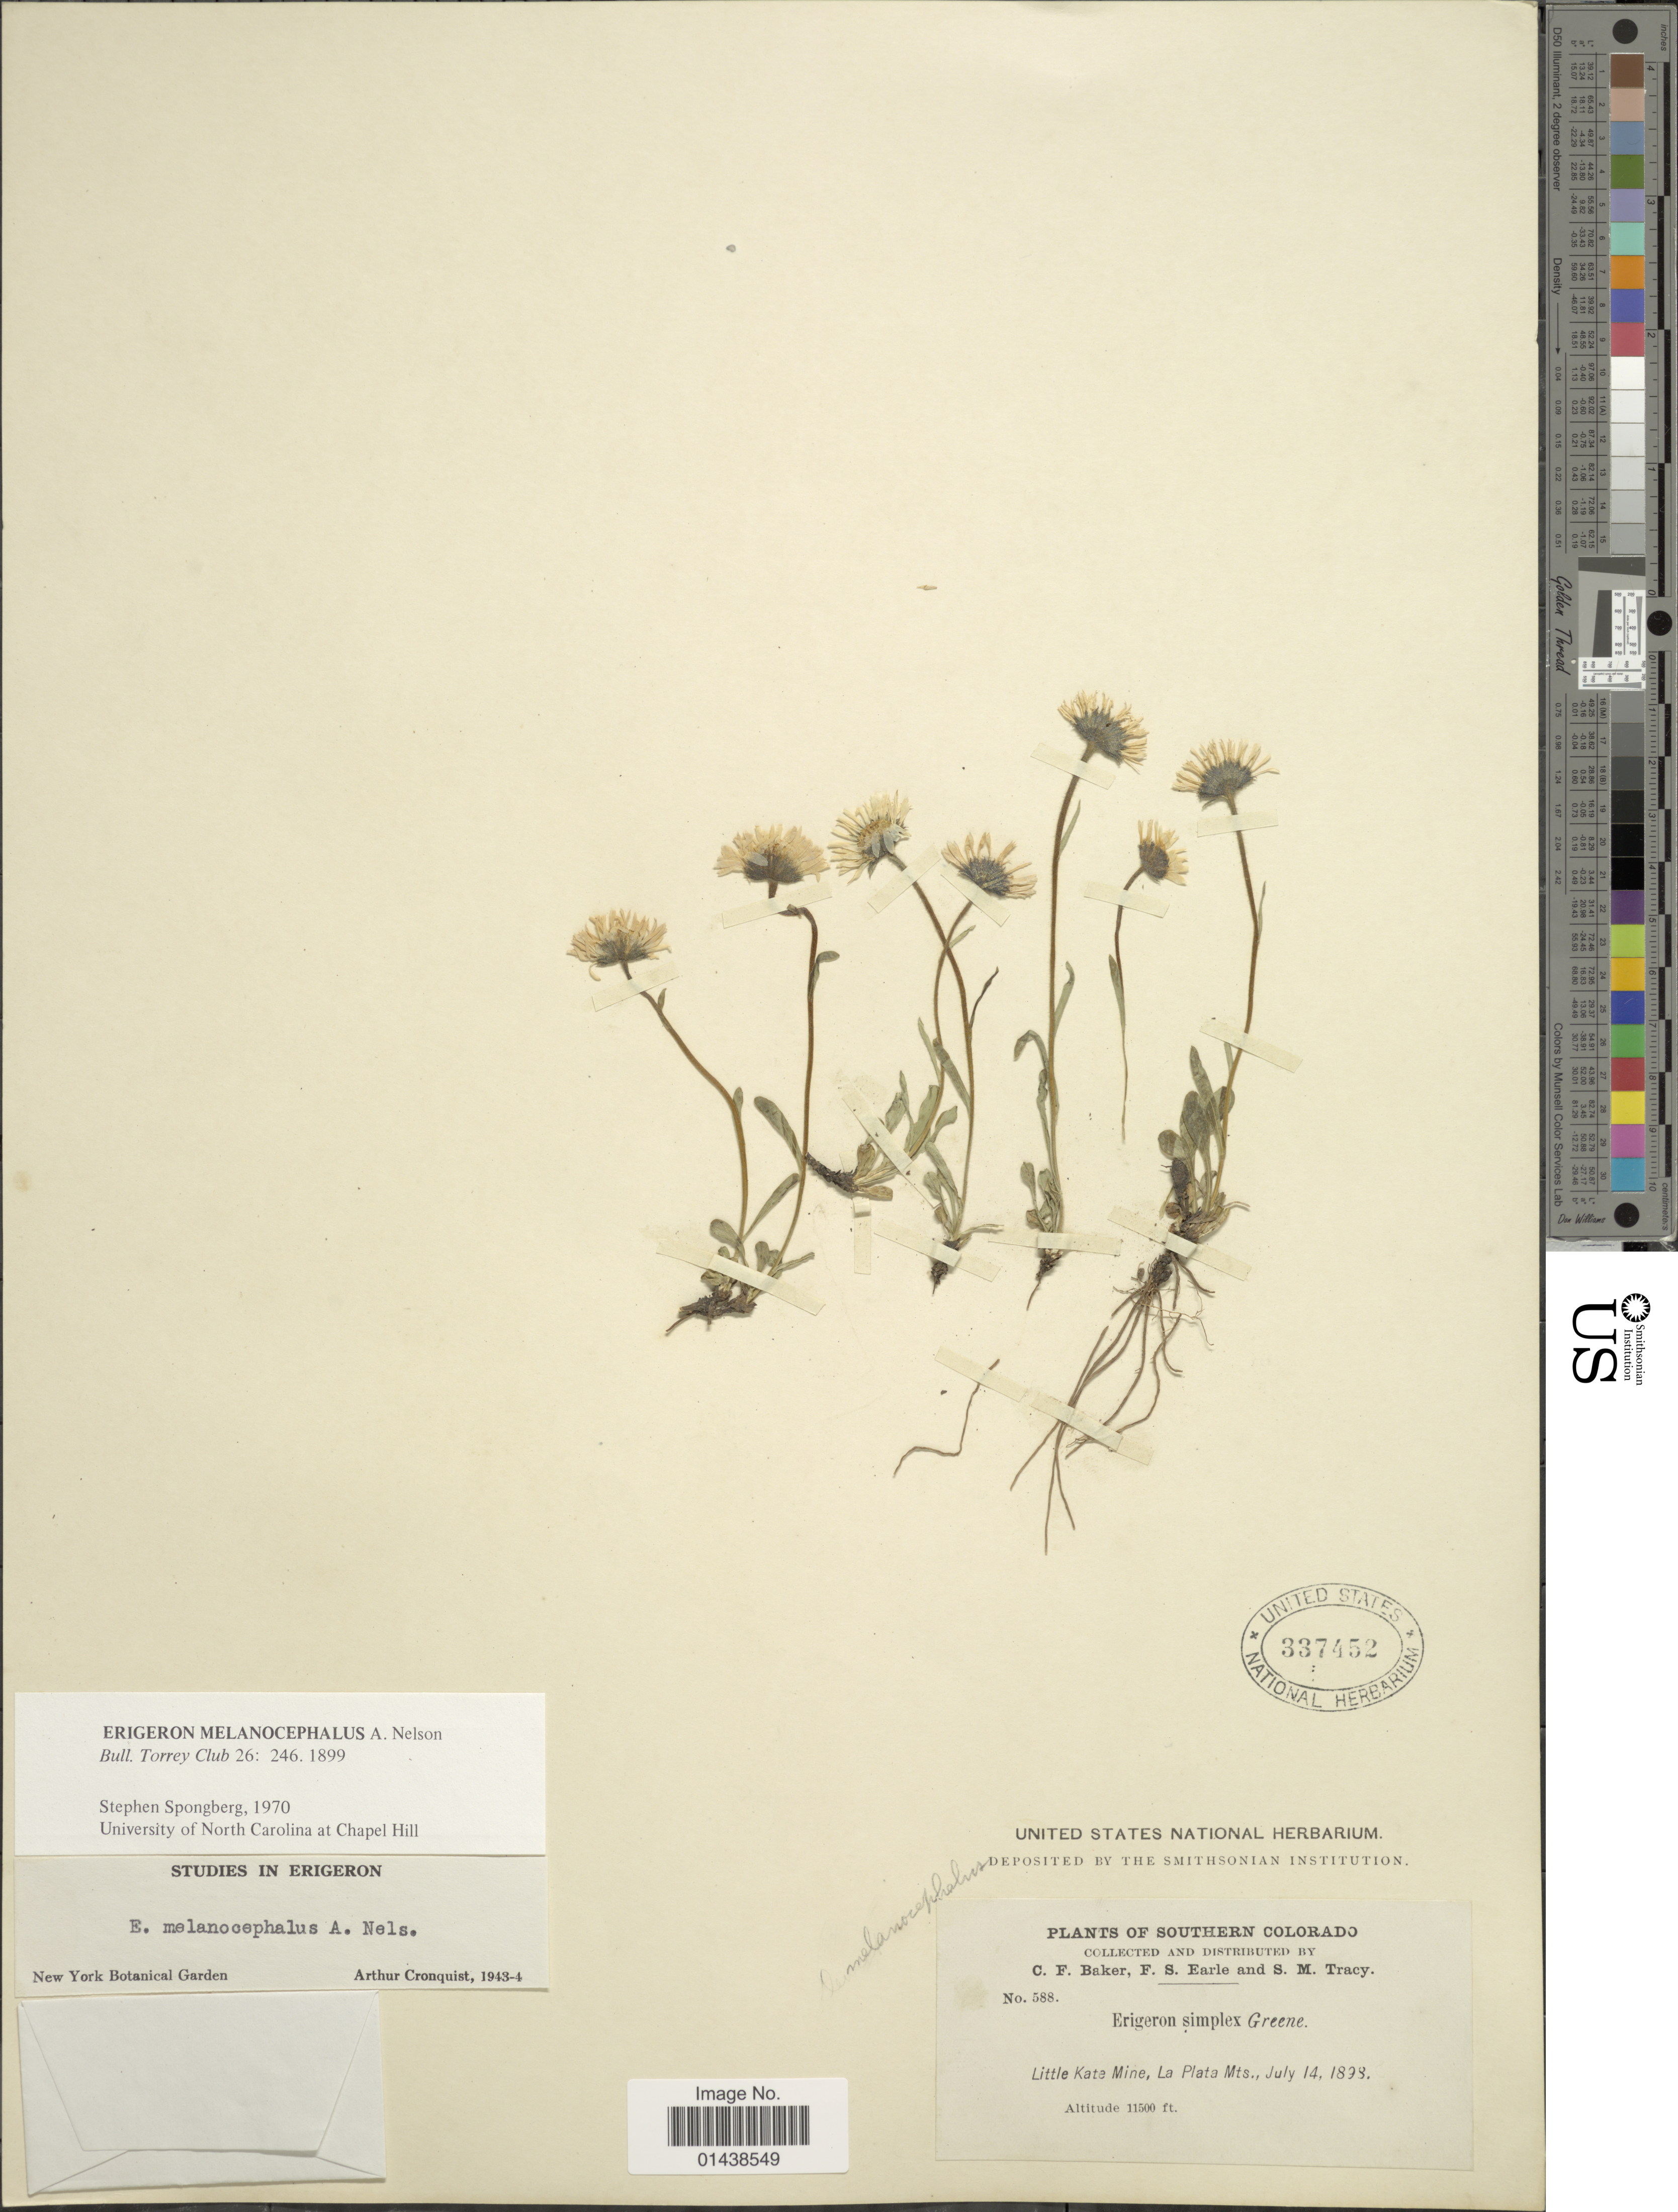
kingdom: Plantae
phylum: Tracheophyta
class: Magnoliopsida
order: Asterales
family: Asteraceae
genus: Erigeron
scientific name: Erigeron melanocephalus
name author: (A. Nelson) A. Nelson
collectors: C. F. Baker, F. S. Earle & S. M. Tracy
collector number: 588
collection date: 1898-07-14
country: United States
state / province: Colorado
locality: Southern Colorado. Little Kate Mine, La Plata Mts.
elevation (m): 3505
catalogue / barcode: US 337452